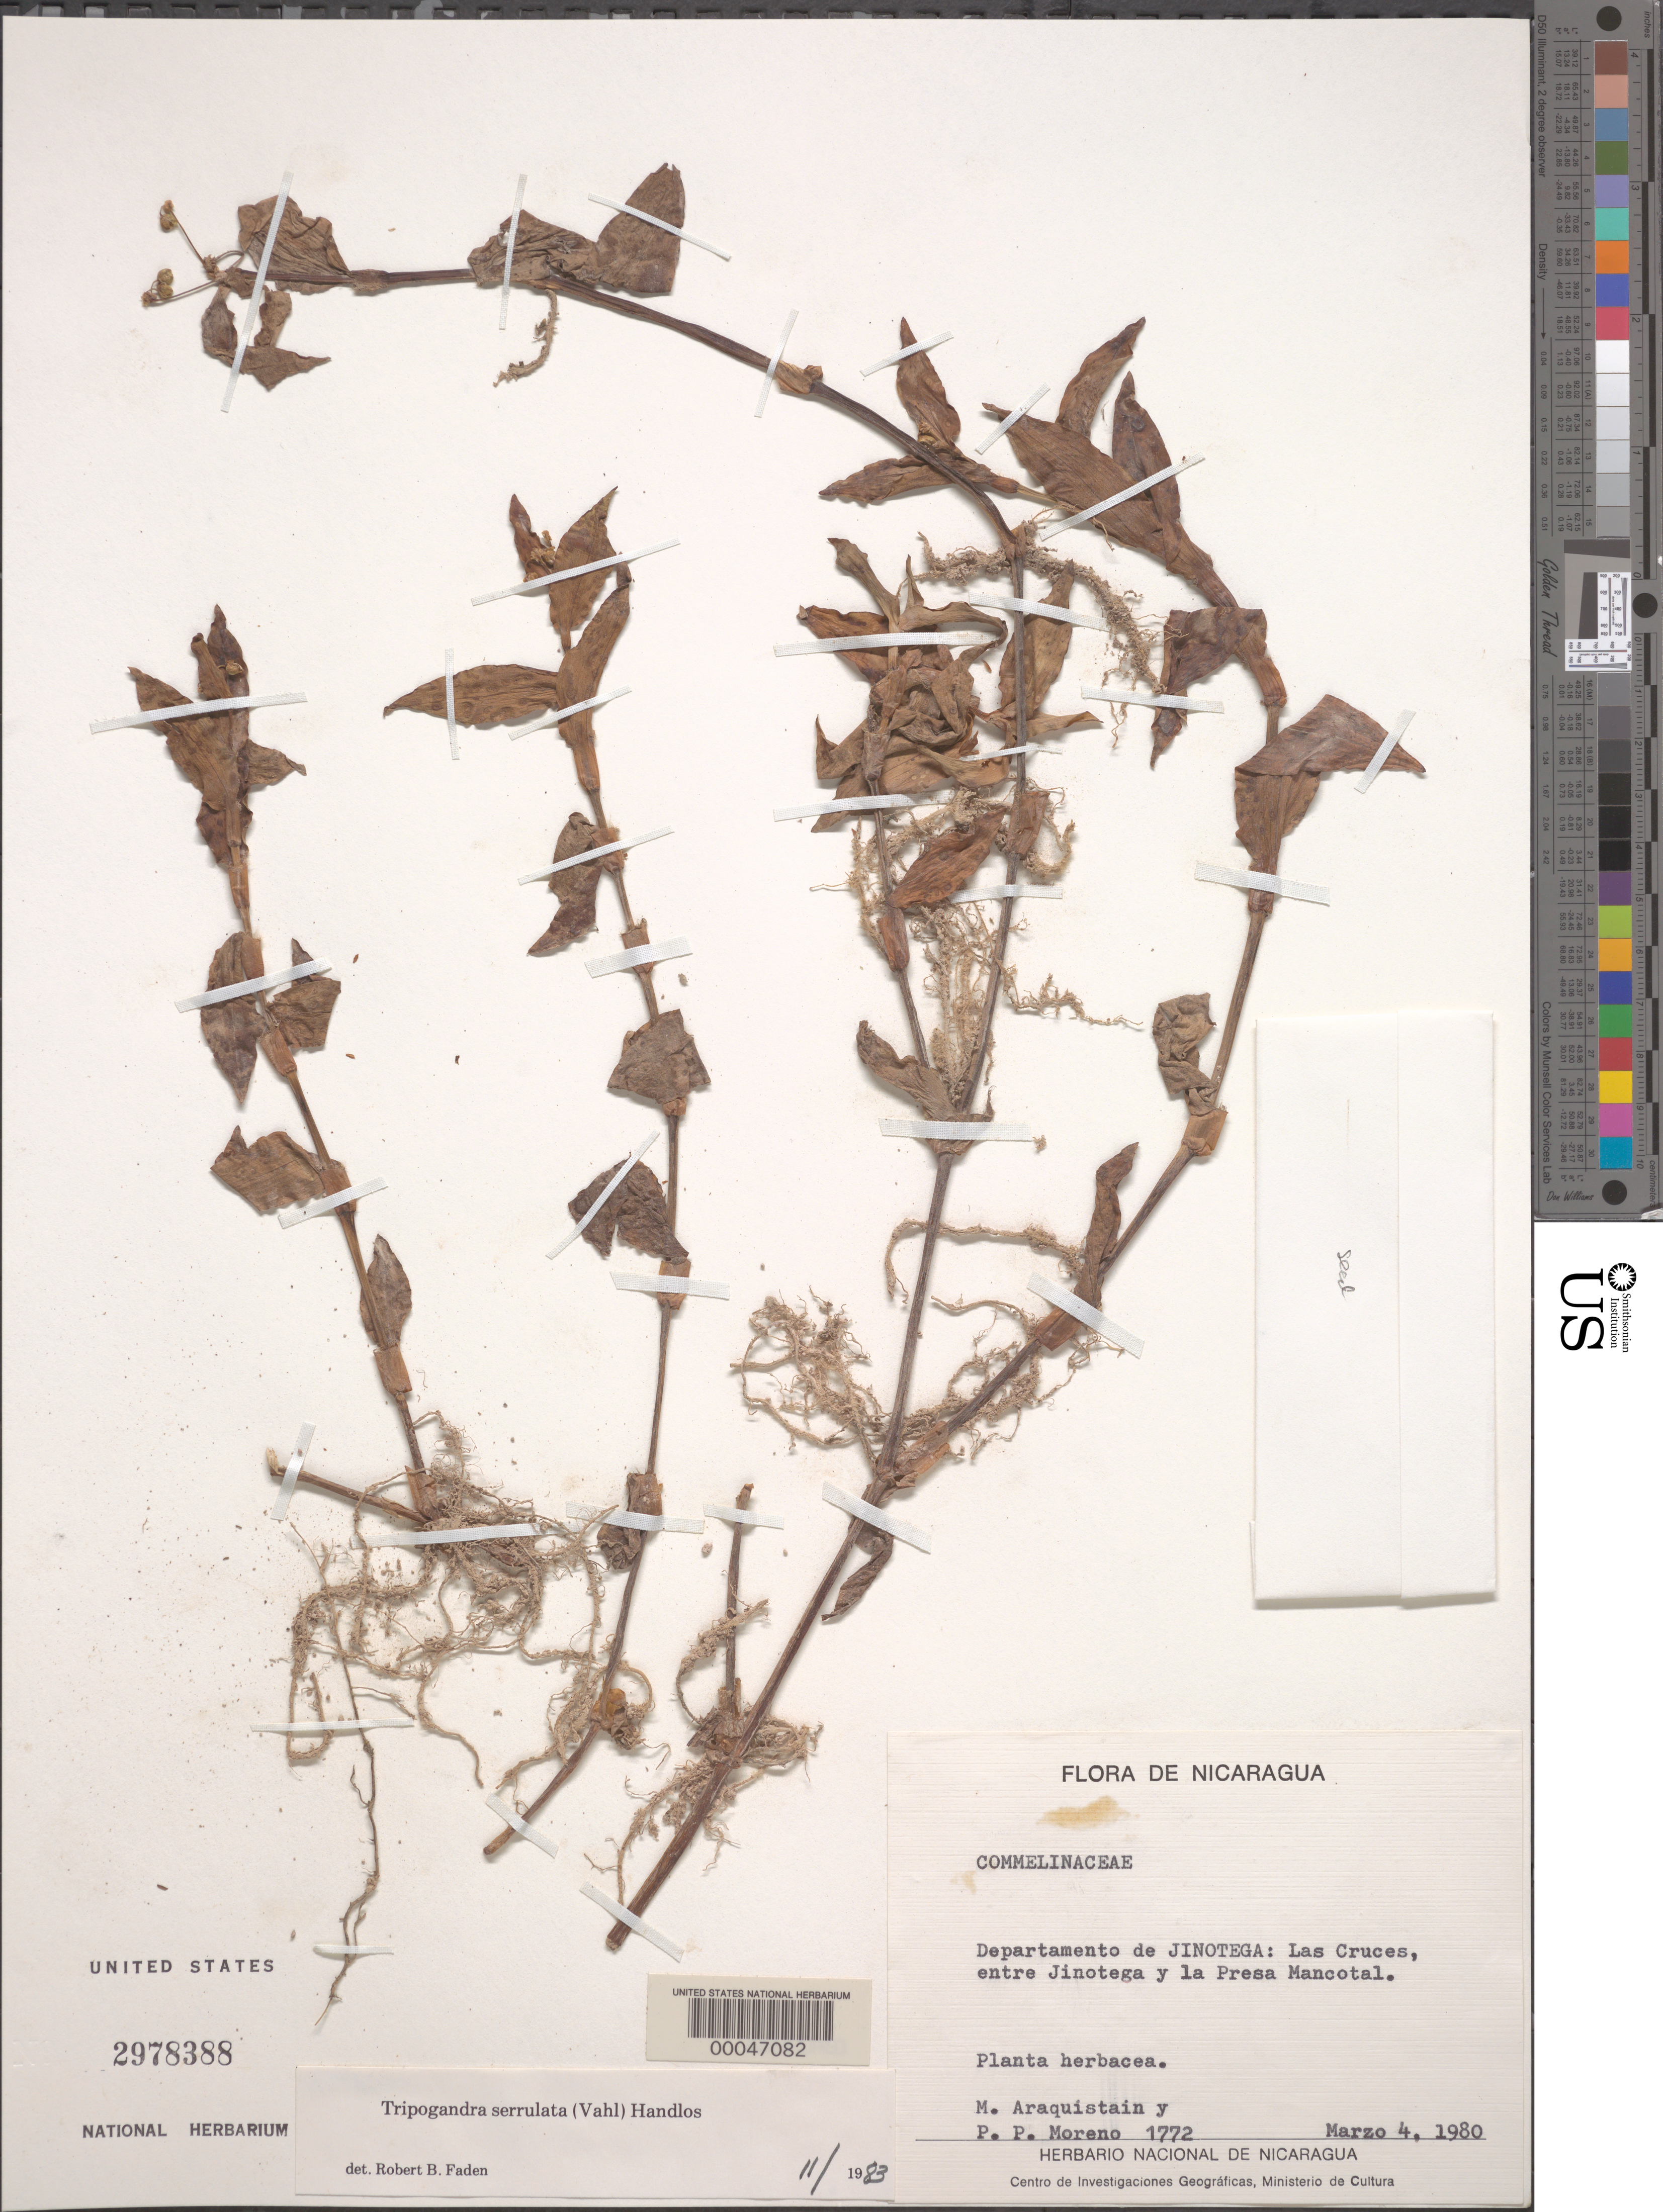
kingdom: Plantae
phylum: Tracheophyta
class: Liliopsida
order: Commelinales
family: Commelinaceae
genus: Tripogandra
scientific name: Tripogandra serrulata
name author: (Vahl) Handlos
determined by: Faden, Robert B., (US), Smithsonian Institution - National Museum of Natural History (UNITED STATES)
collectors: M. Araquistain & P. Moreno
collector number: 1772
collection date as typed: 04 Mar 1980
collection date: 1980-03-04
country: Nicaragua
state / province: Jinotega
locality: Las cruces, between jinotega and presa mancotal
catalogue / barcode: US 2978388